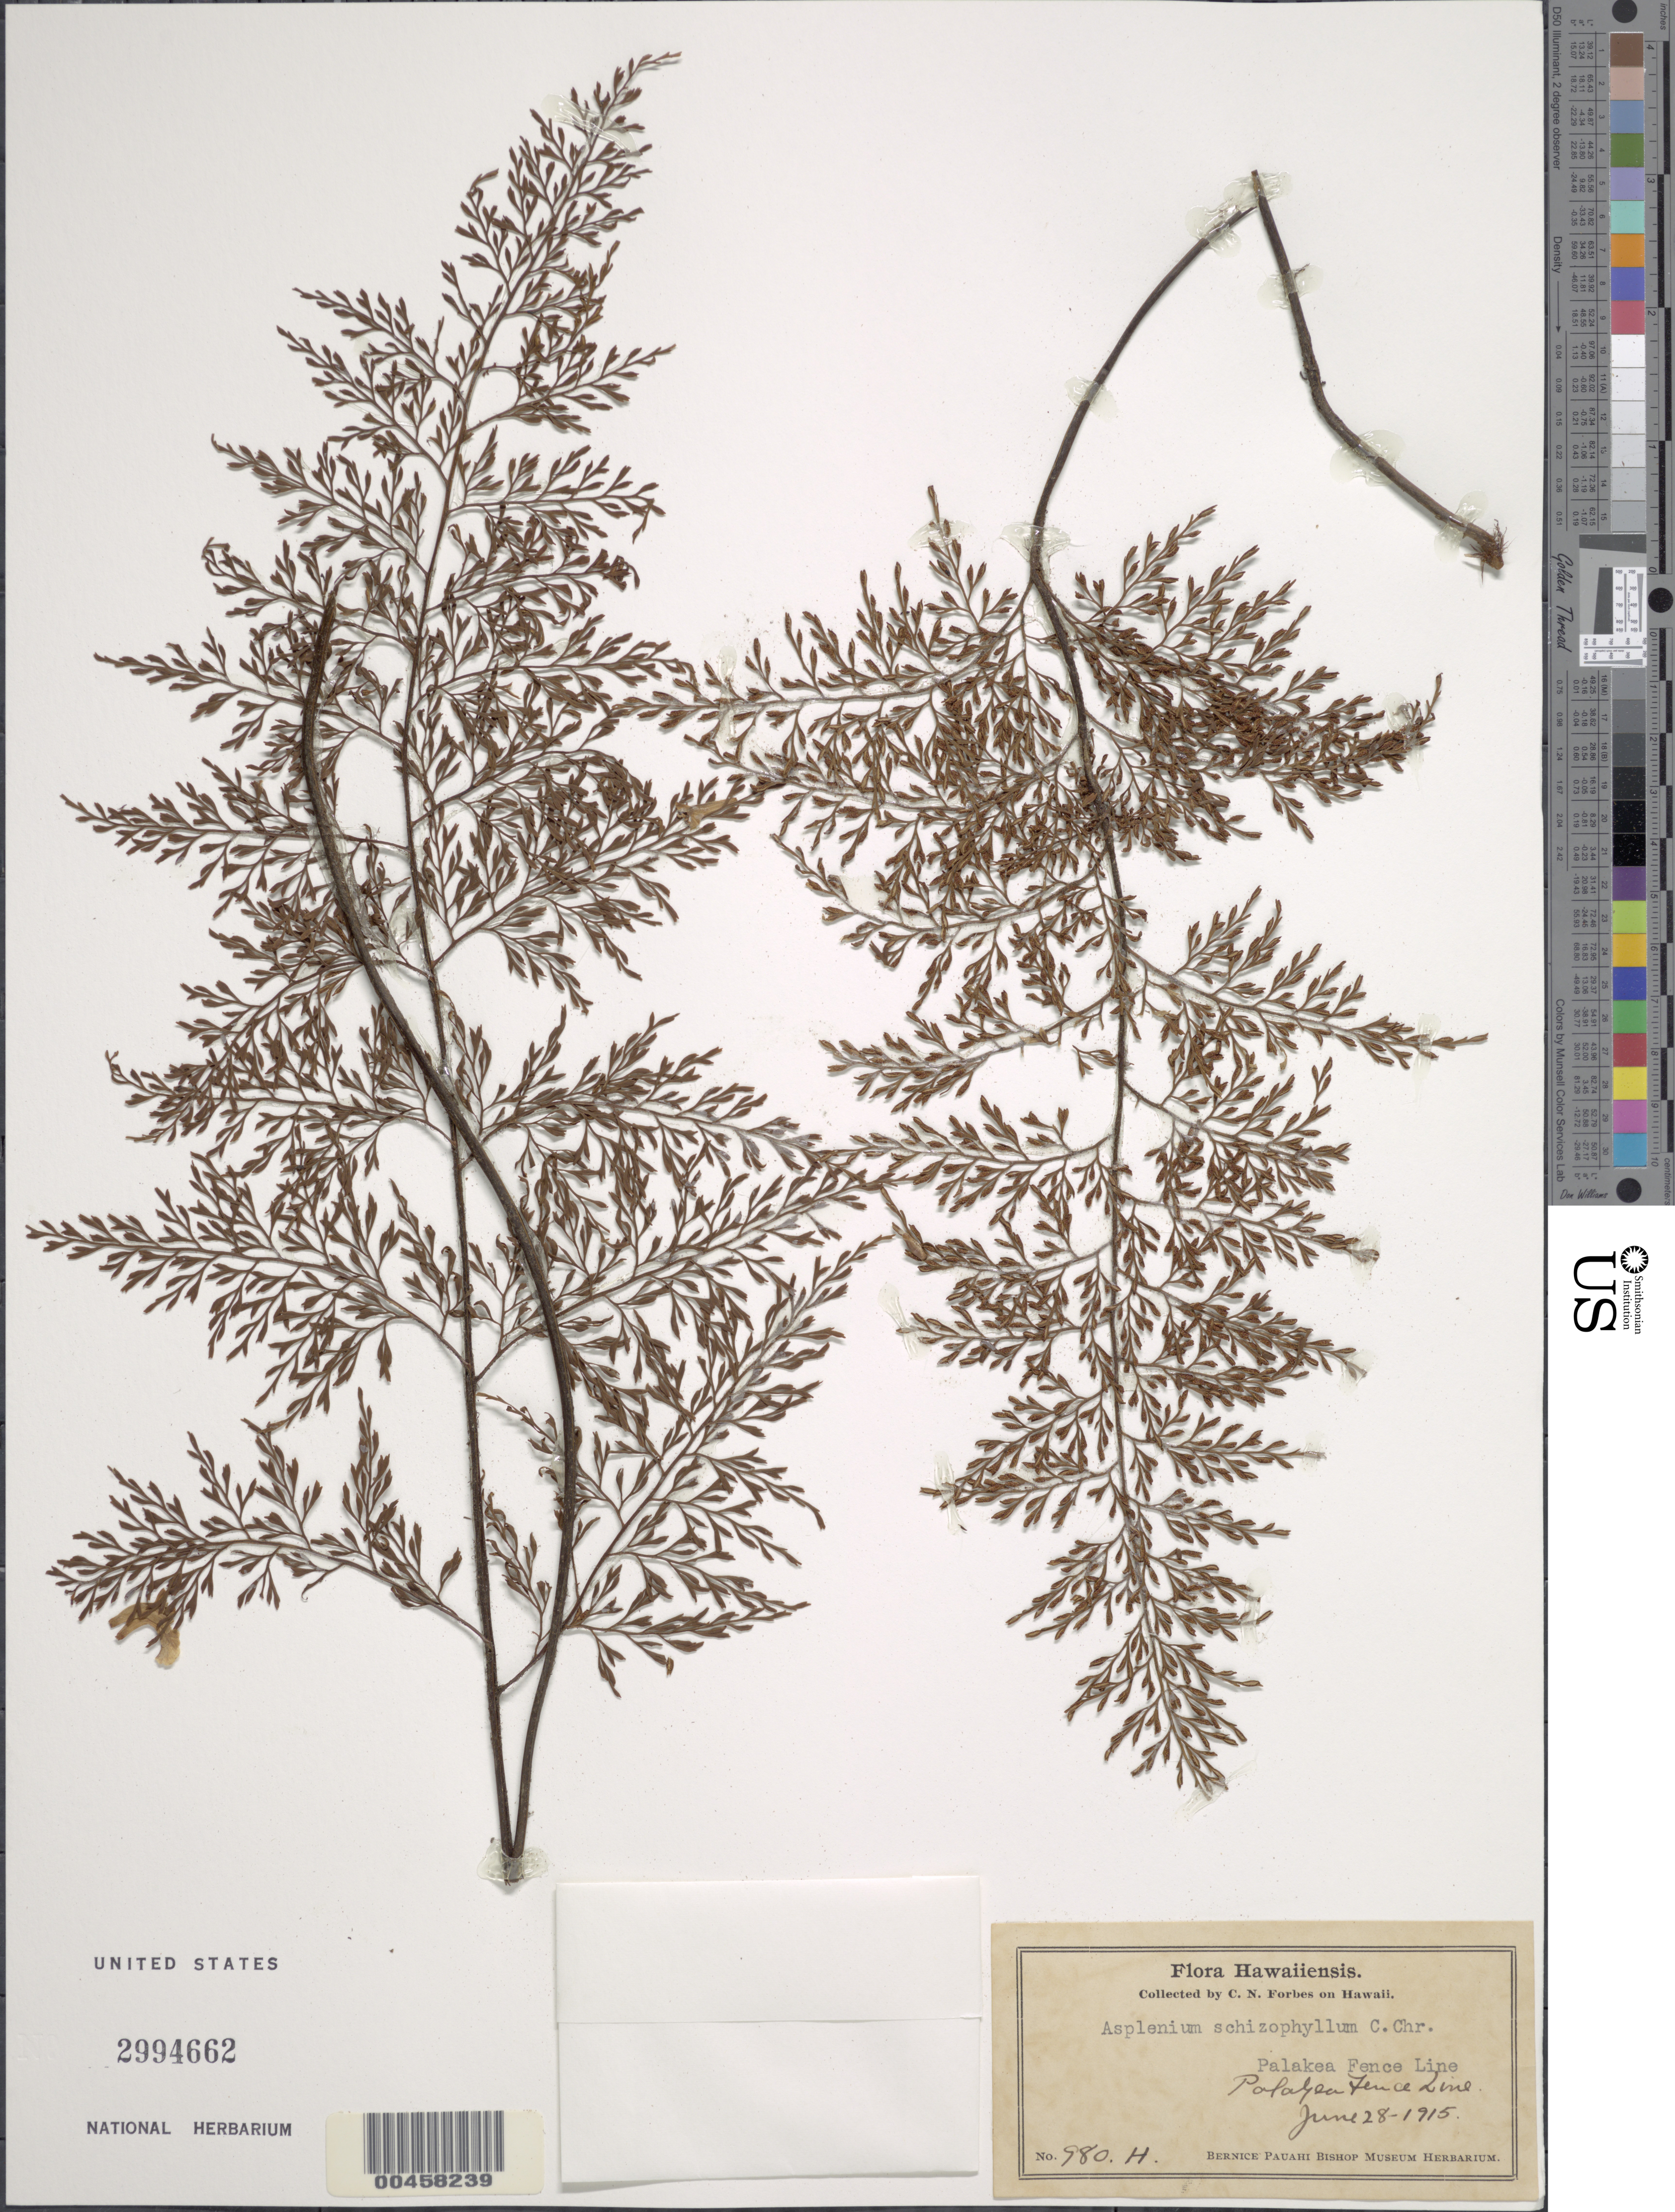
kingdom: Plantae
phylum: Tracheophyta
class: Polypodiopsida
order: Polypodiales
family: Aspleniaceae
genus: Asplenium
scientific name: Asplenium schizophyllum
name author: C. Chr.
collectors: C. N. Forbes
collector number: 980.H.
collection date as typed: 28 Jun 1915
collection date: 1915-06-28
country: United States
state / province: Hawaii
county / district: Hawaii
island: Hawaii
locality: Palakea Fence Line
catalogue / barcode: US 2994662